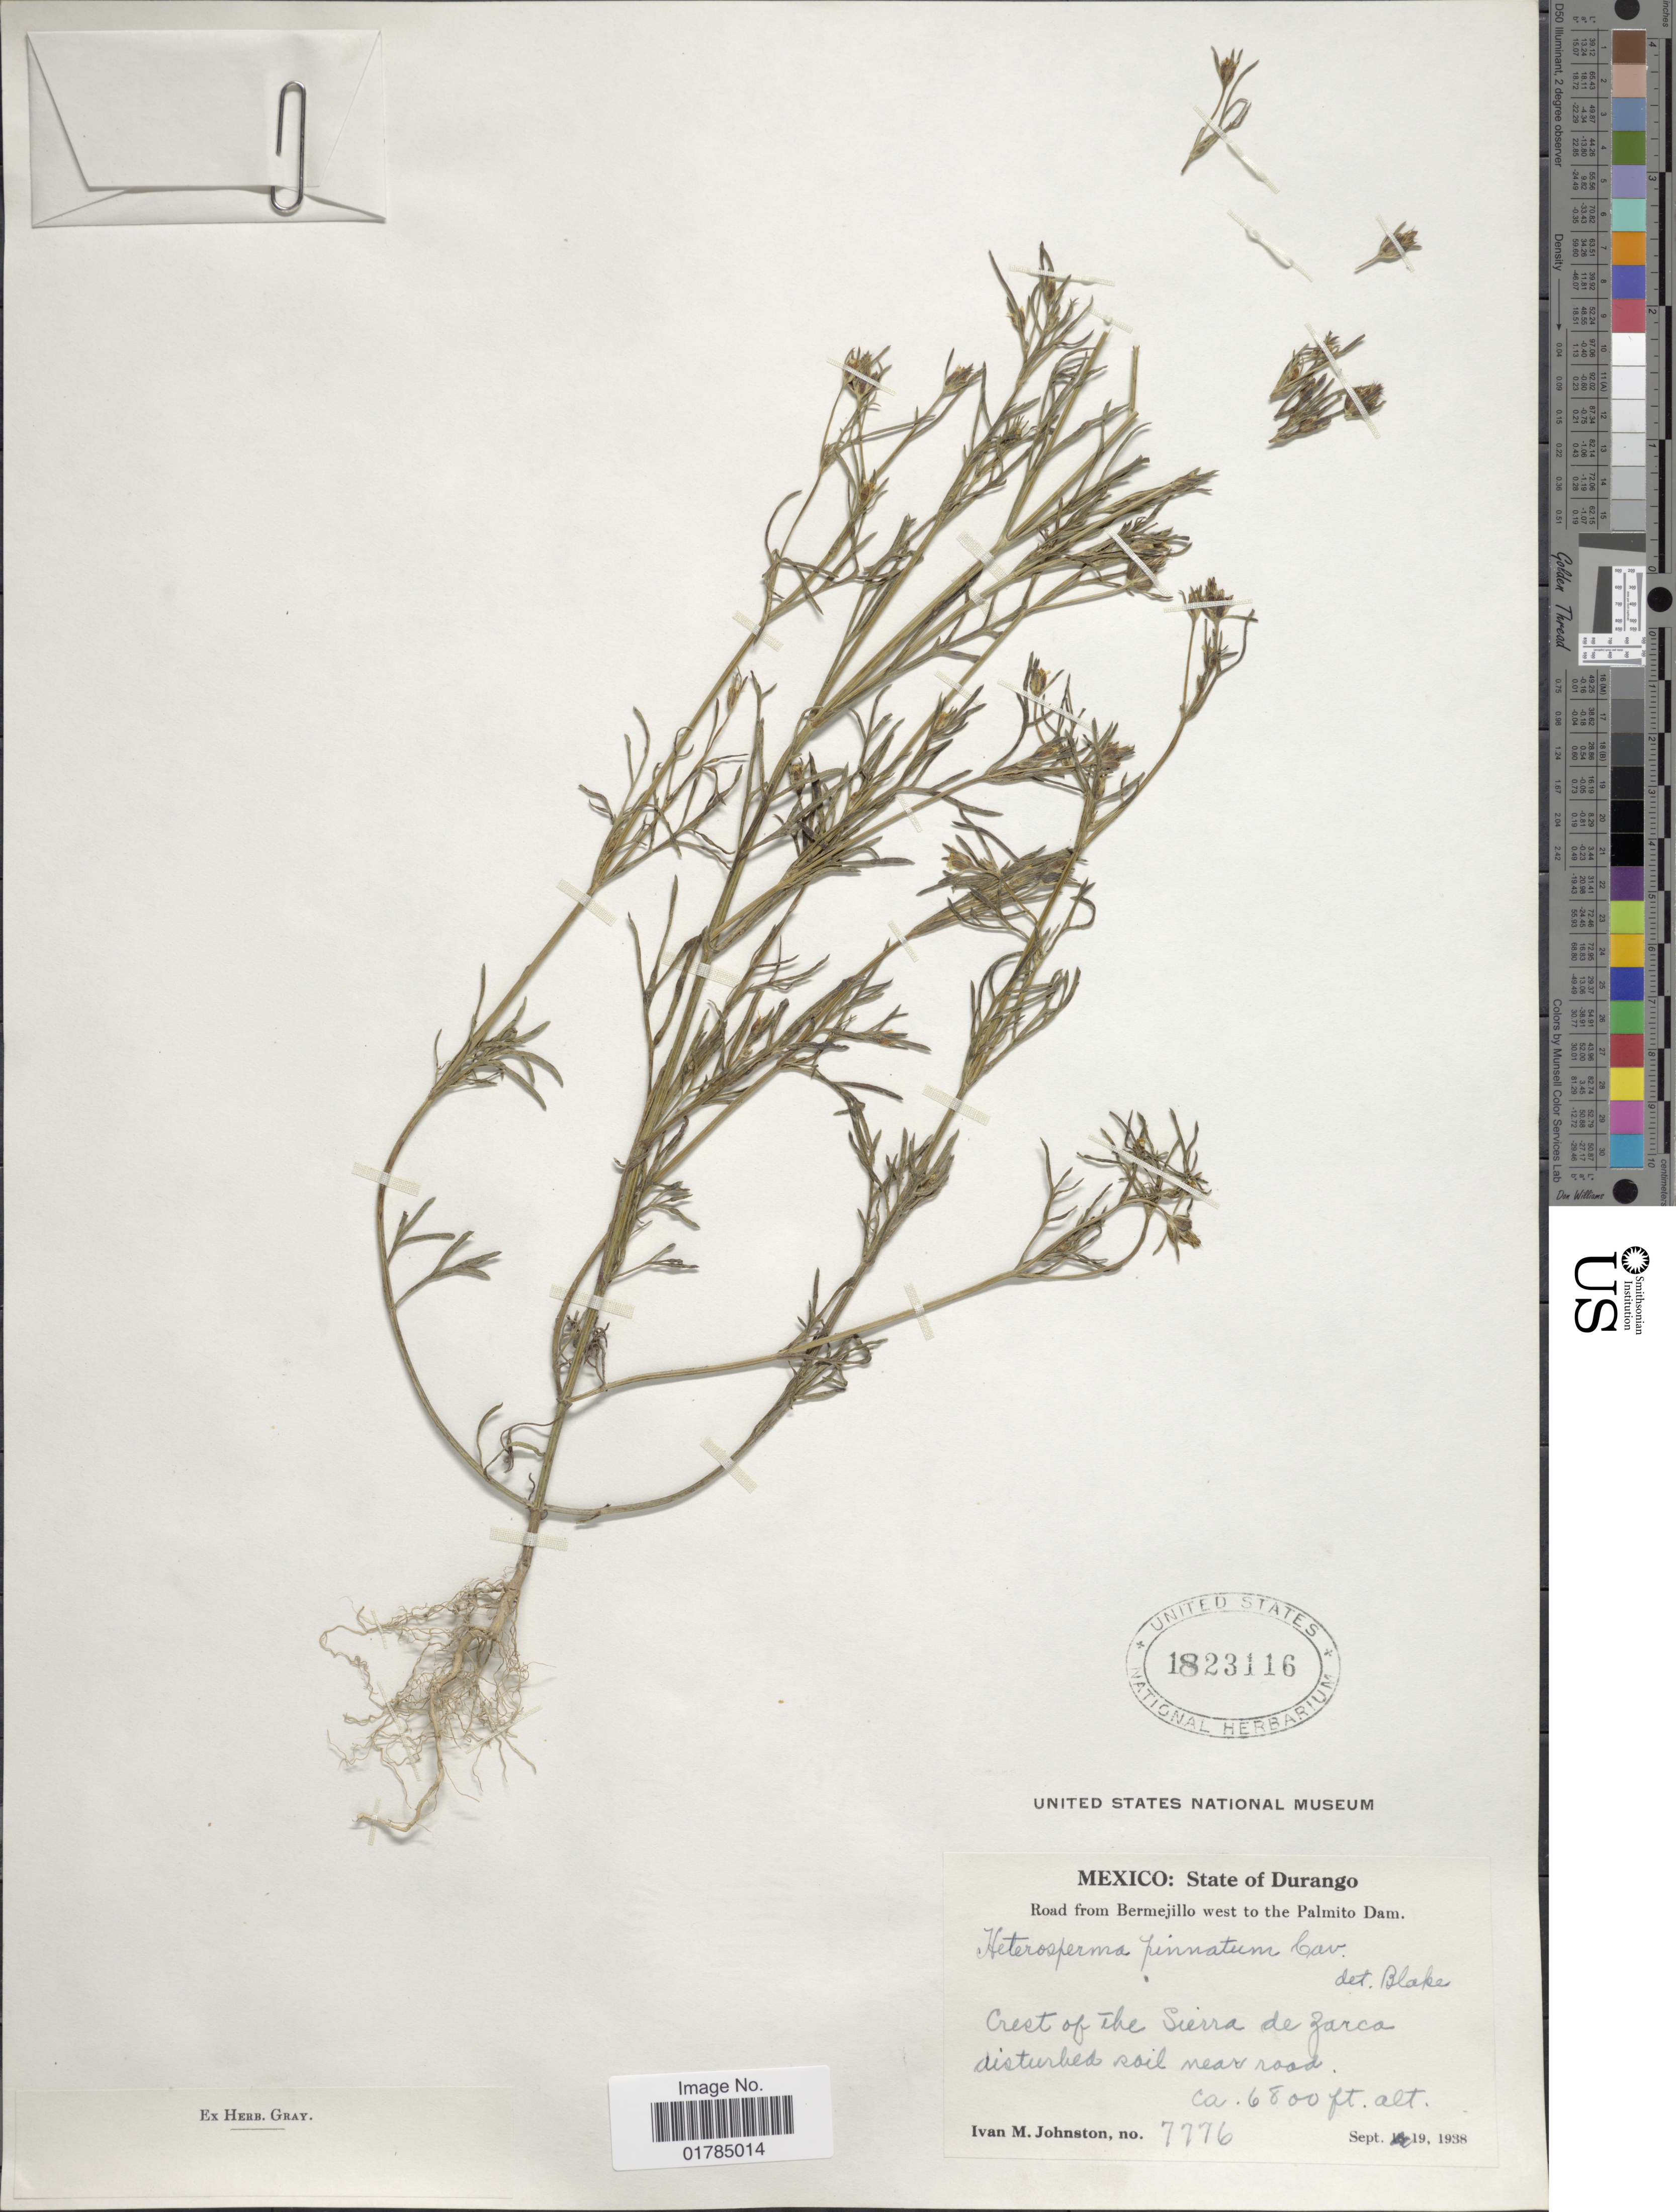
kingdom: Plantae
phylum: Tracheophyta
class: Magnoliopsida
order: Asterales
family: Asteraceae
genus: Heterosperma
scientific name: Heterosperma pinnatum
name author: Cav.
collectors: I.M. Johnston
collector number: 7776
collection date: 1938-09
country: Mexico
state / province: Durango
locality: Road from Bermejillo west to the Palmito Dam. Crest of the Sierra de Zarca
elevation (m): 2073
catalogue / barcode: US 1823116